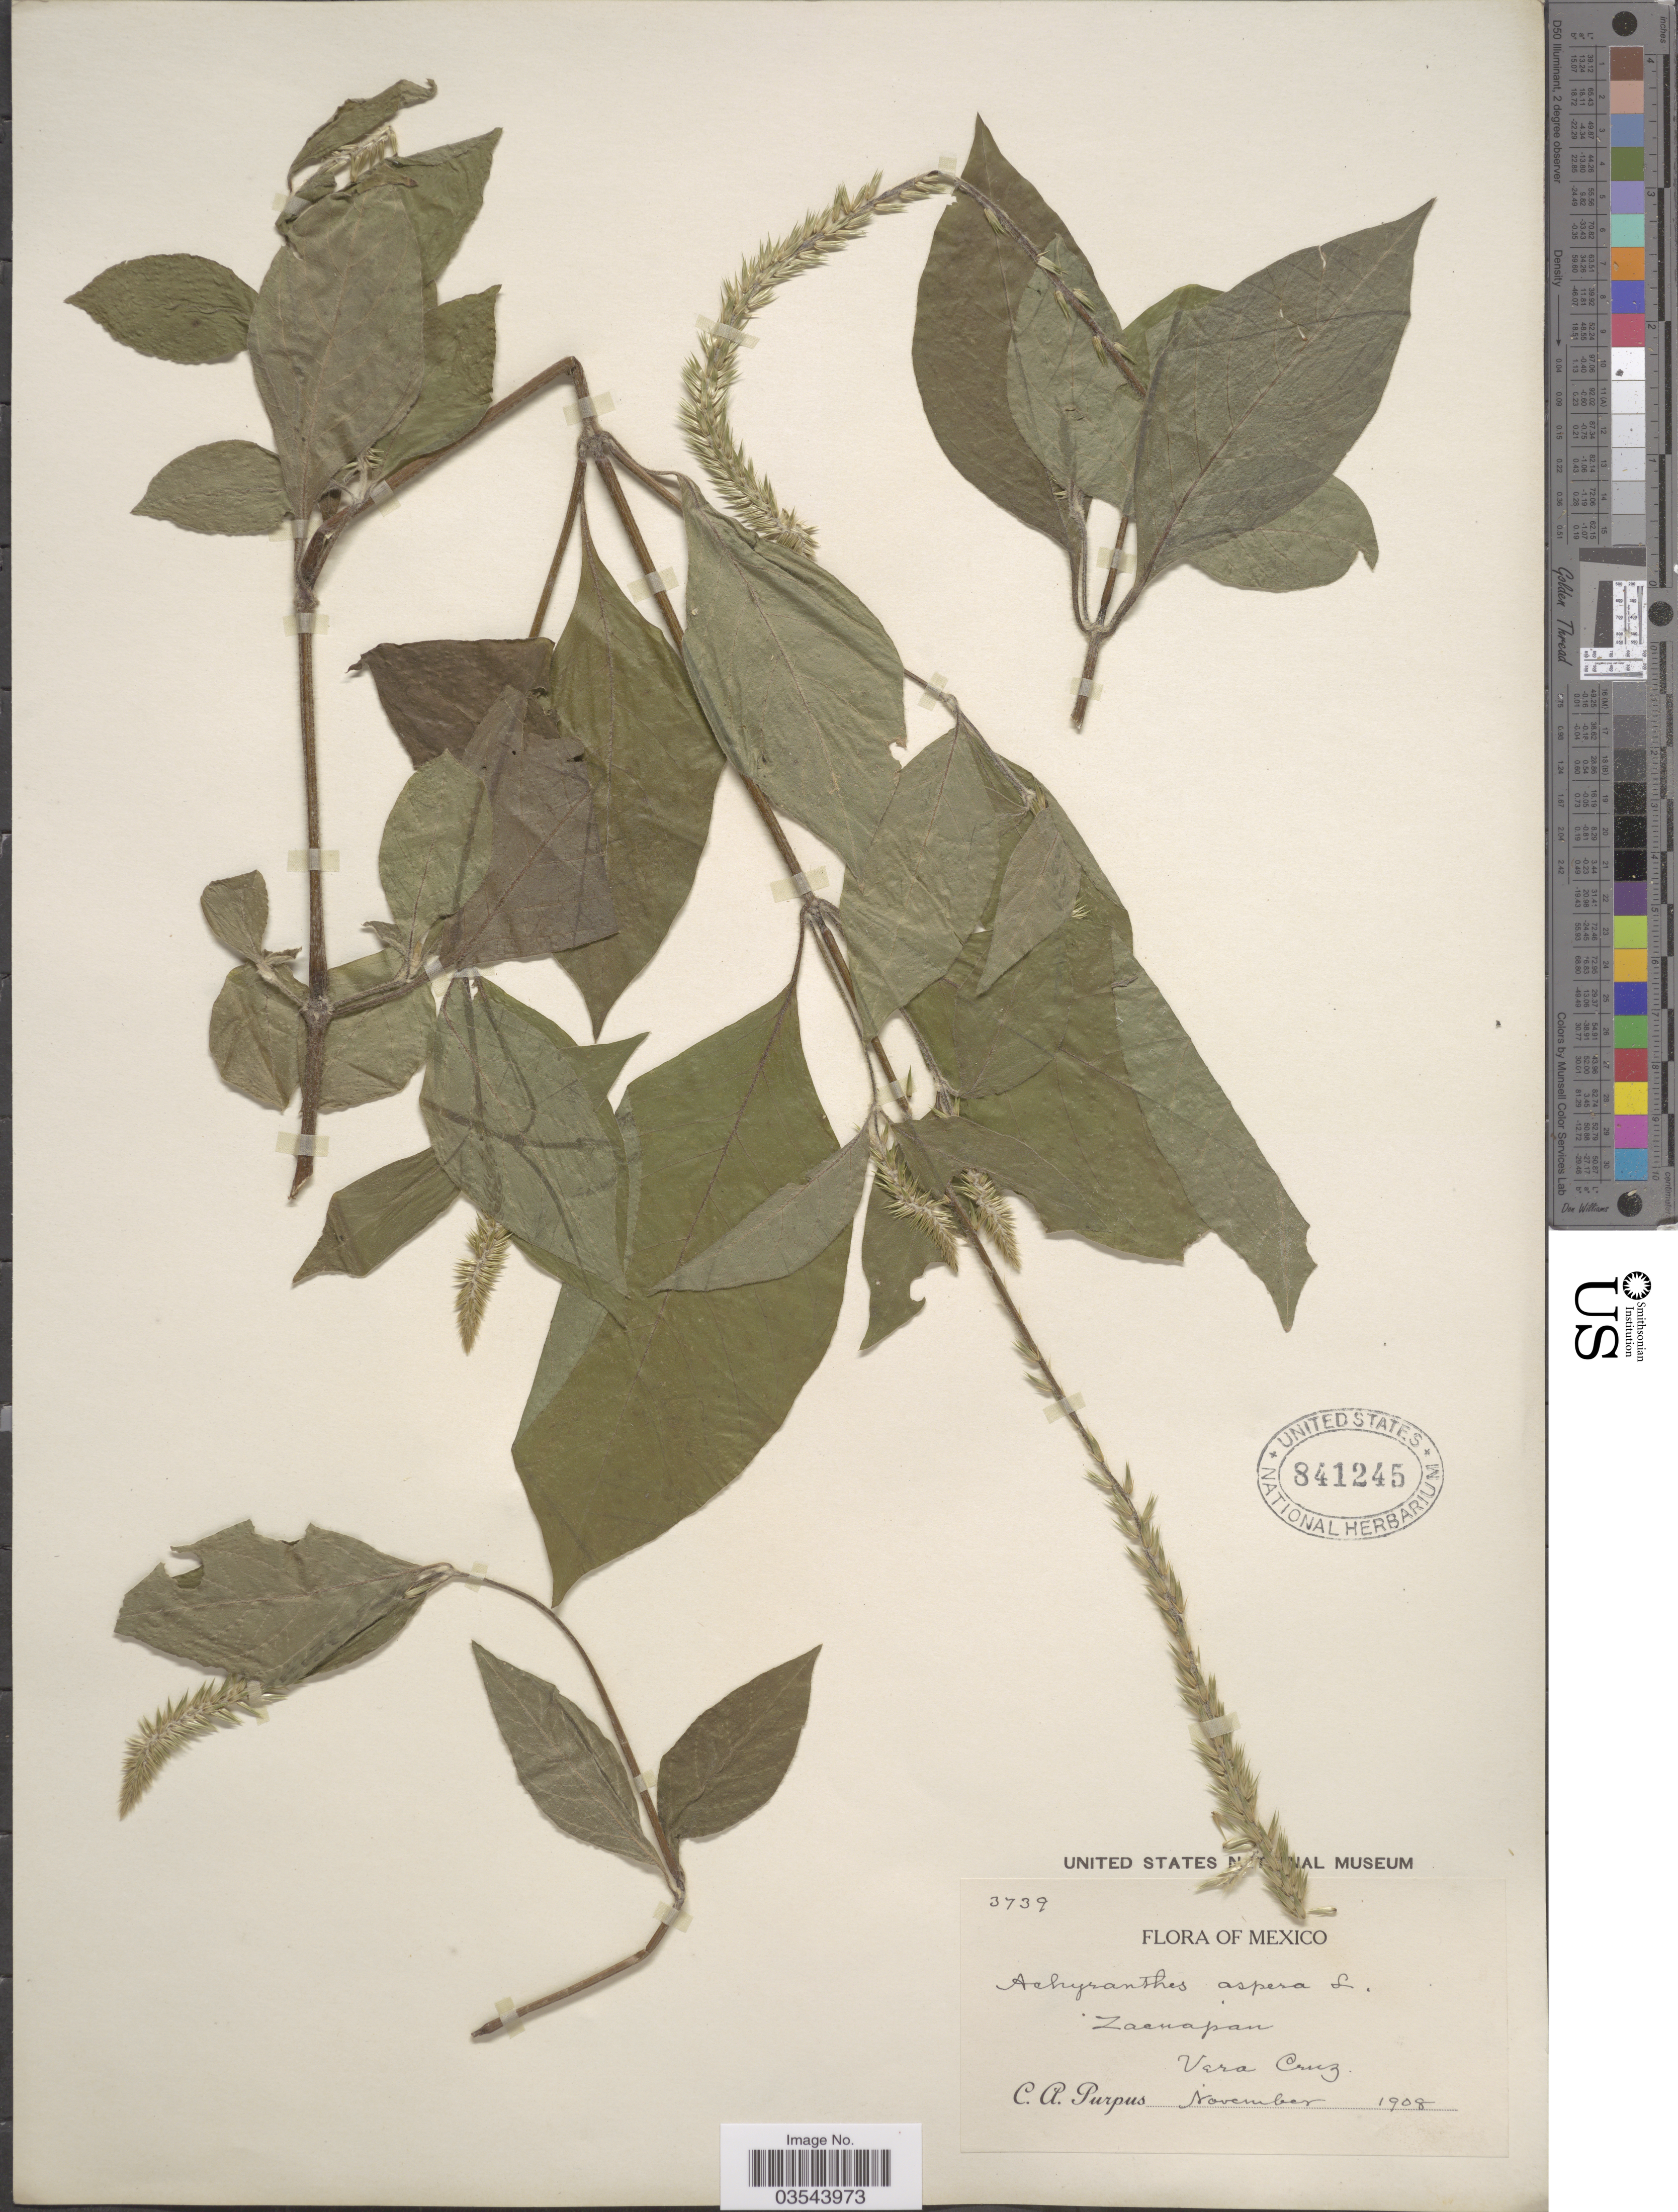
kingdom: Plantae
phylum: Tracheophyta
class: Magnoliopsida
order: Caryophyllales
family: Amaranthaceae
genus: Achyranthes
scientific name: Achyranthes aspera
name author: L.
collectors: C. A. Purpus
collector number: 3739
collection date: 1908-11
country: Mexico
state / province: Veracruz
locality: Zacuapan, Vera Cruz.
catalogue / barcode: US 841245